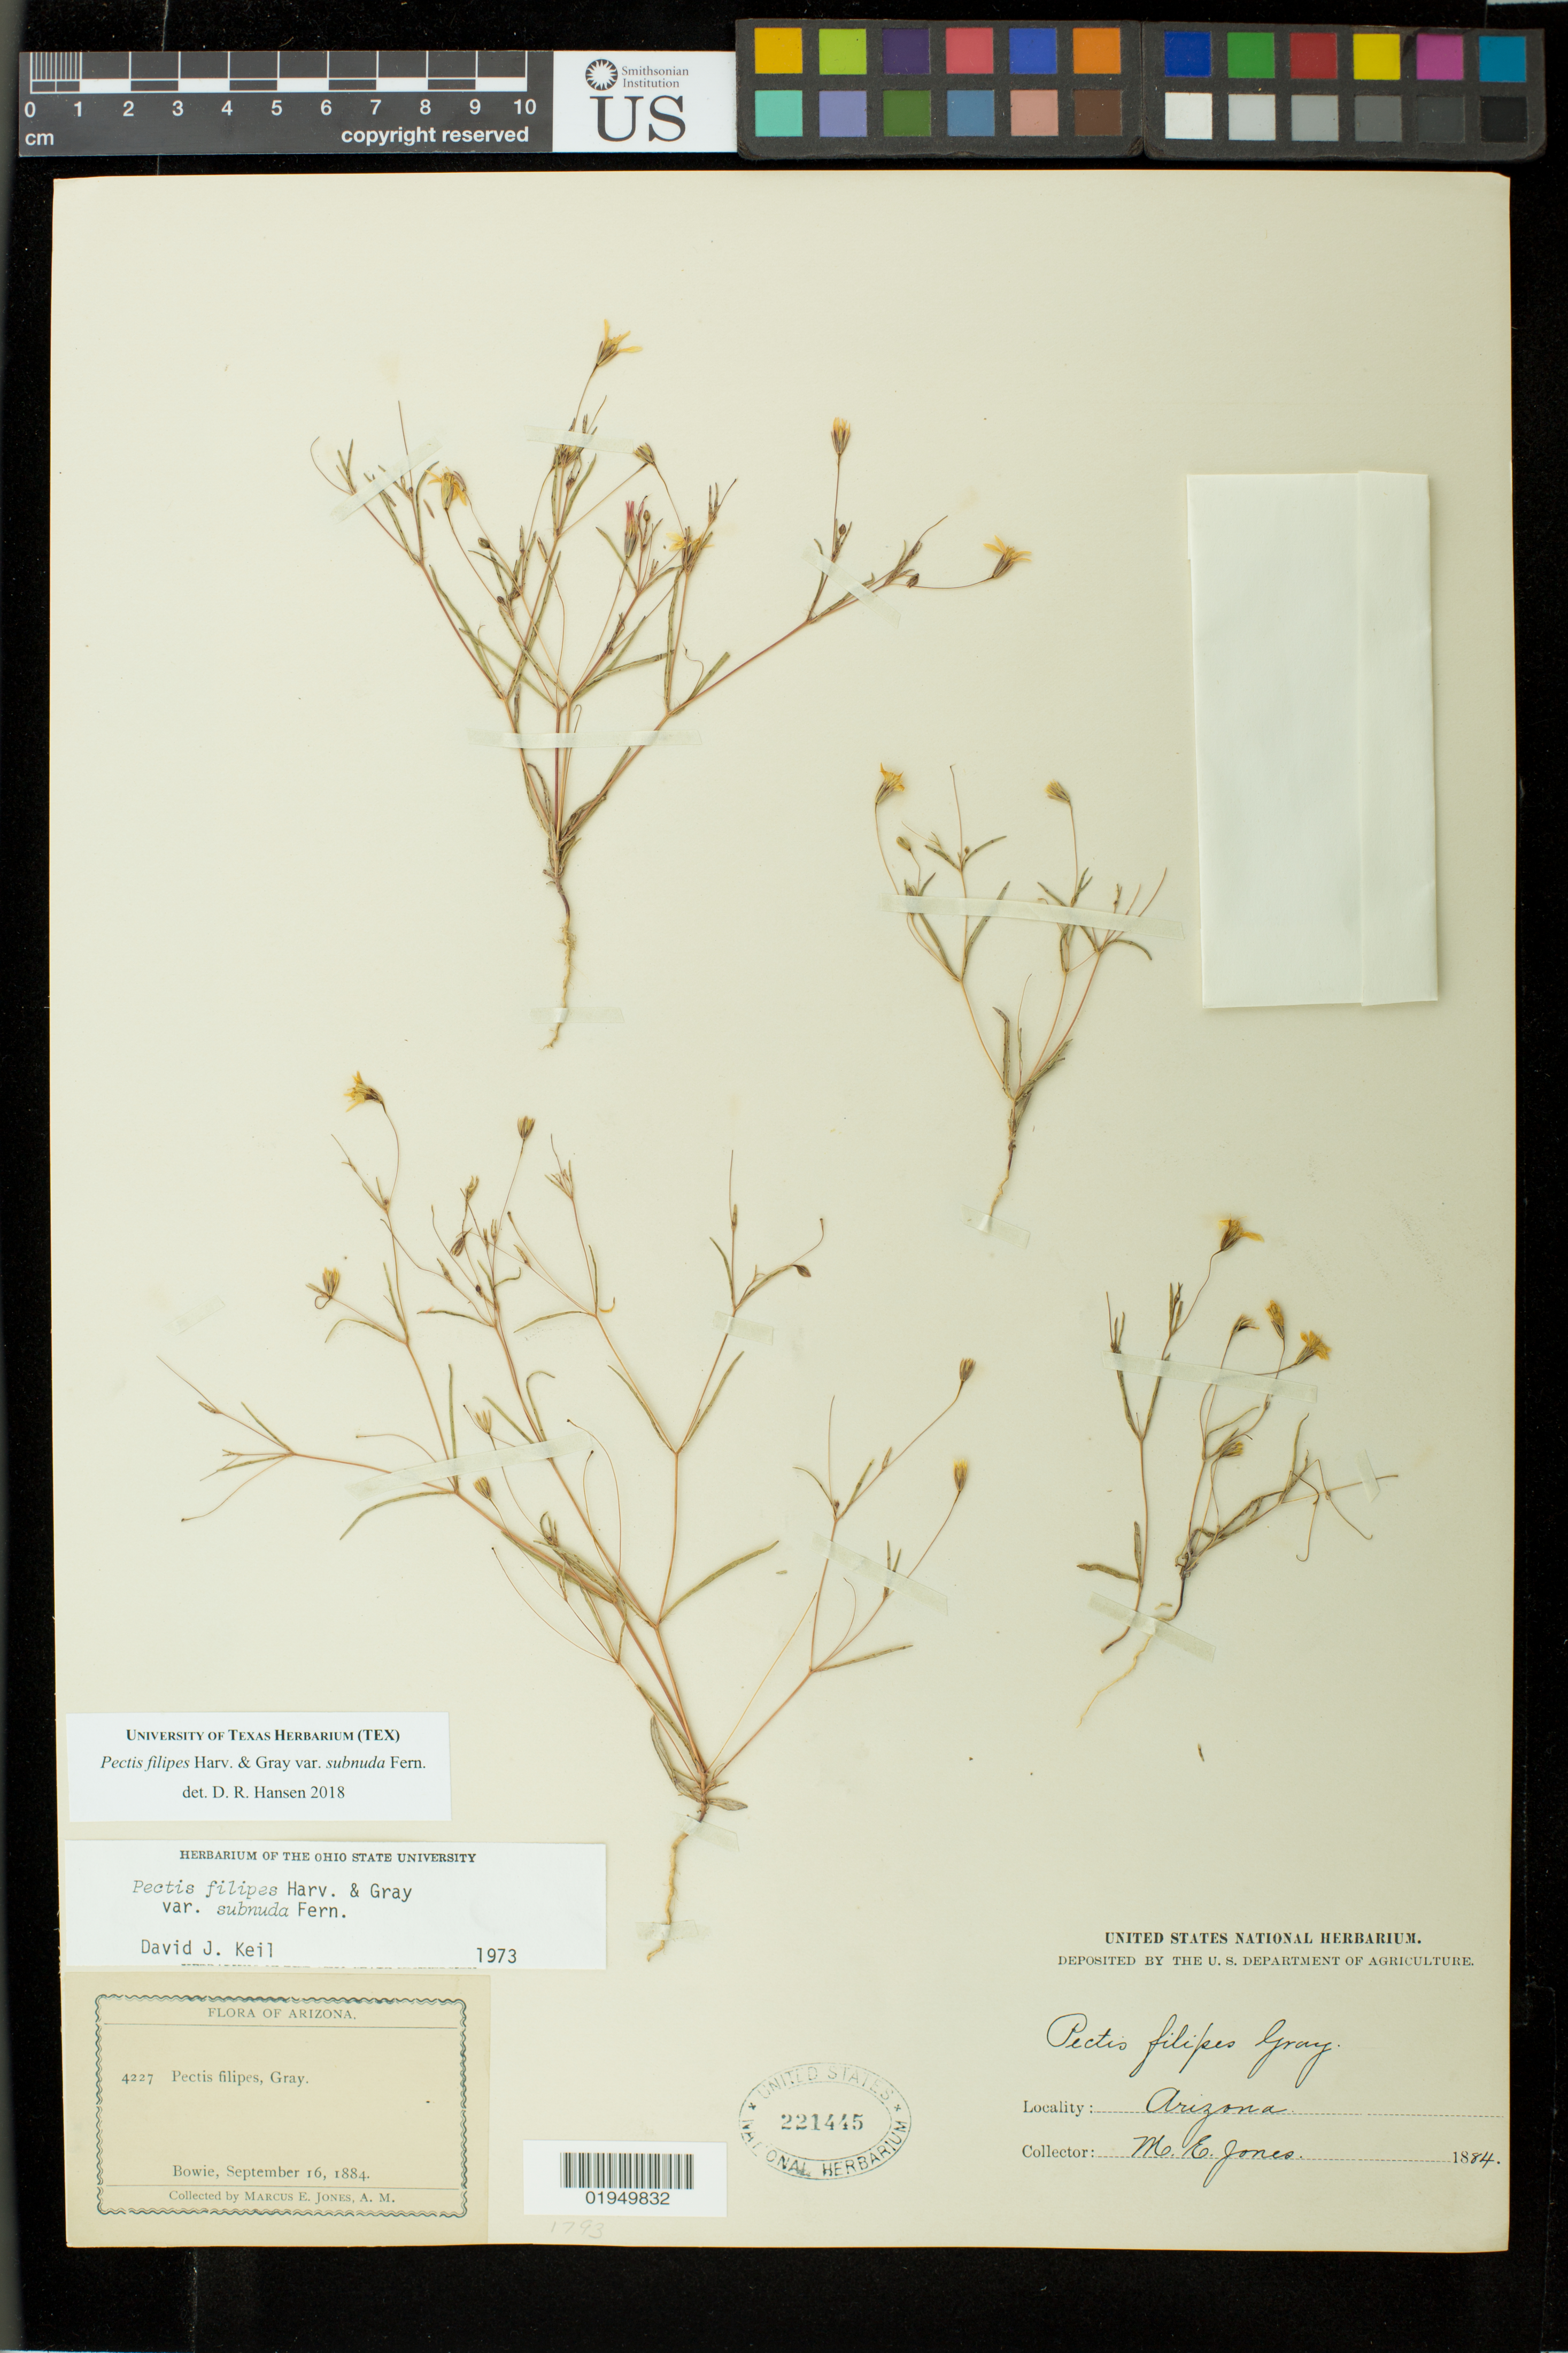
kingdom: Plantae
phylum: Tracheophyta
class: Magnoliopsida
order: Asterales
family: Asteraceae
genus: Pectis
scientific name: Pectis filipes var. subnuda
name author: Fernald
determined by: Hansen, D. R.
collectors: M. E. Jones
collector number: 4227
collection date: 1884-09-16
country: United States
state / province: Arizona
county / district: Cochise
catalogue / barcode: US 221445